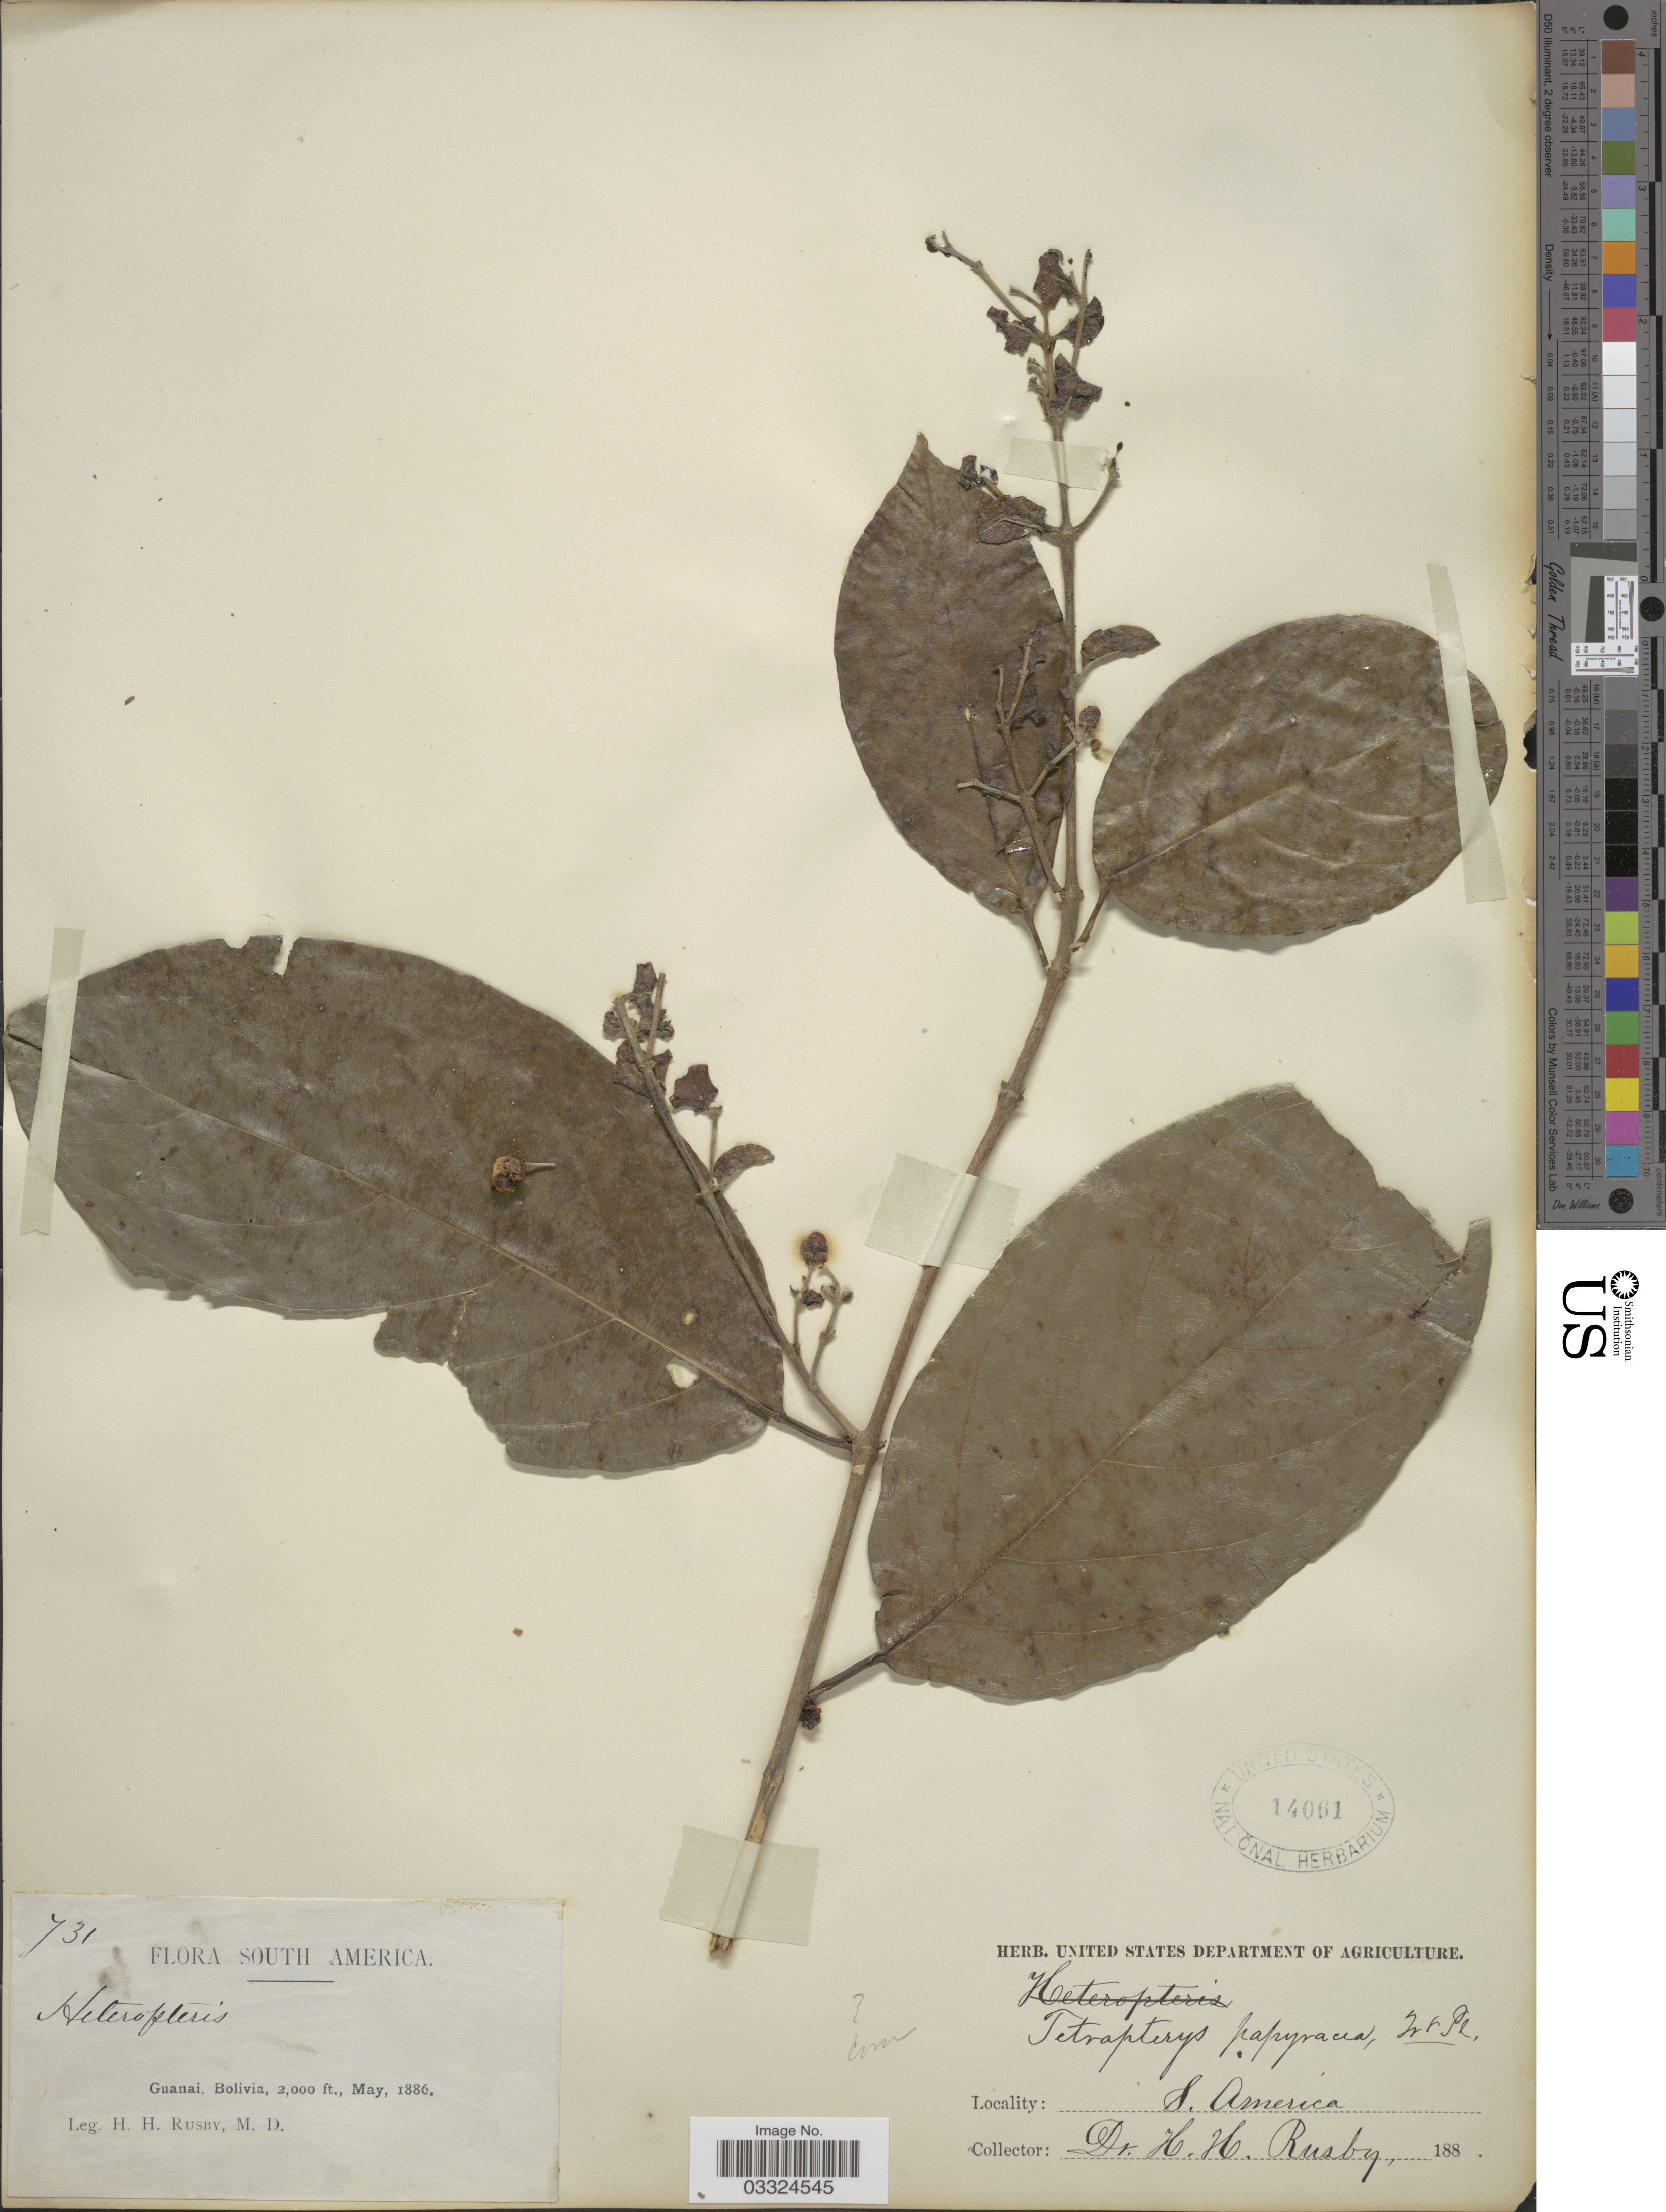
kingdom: Plantae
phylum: Tracheophyta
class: Magnoliopsida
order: Malpighiales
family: Malpighiaceae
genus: Tetrapterys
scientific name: Tetrapterys discolor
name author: (G. Mey.) DC.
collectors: H. H. Rusby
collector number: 731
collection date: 1886-05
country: Bolivia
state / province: La Páz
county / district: Larecaja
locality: Guanay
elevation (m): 610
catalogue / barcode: US 14061